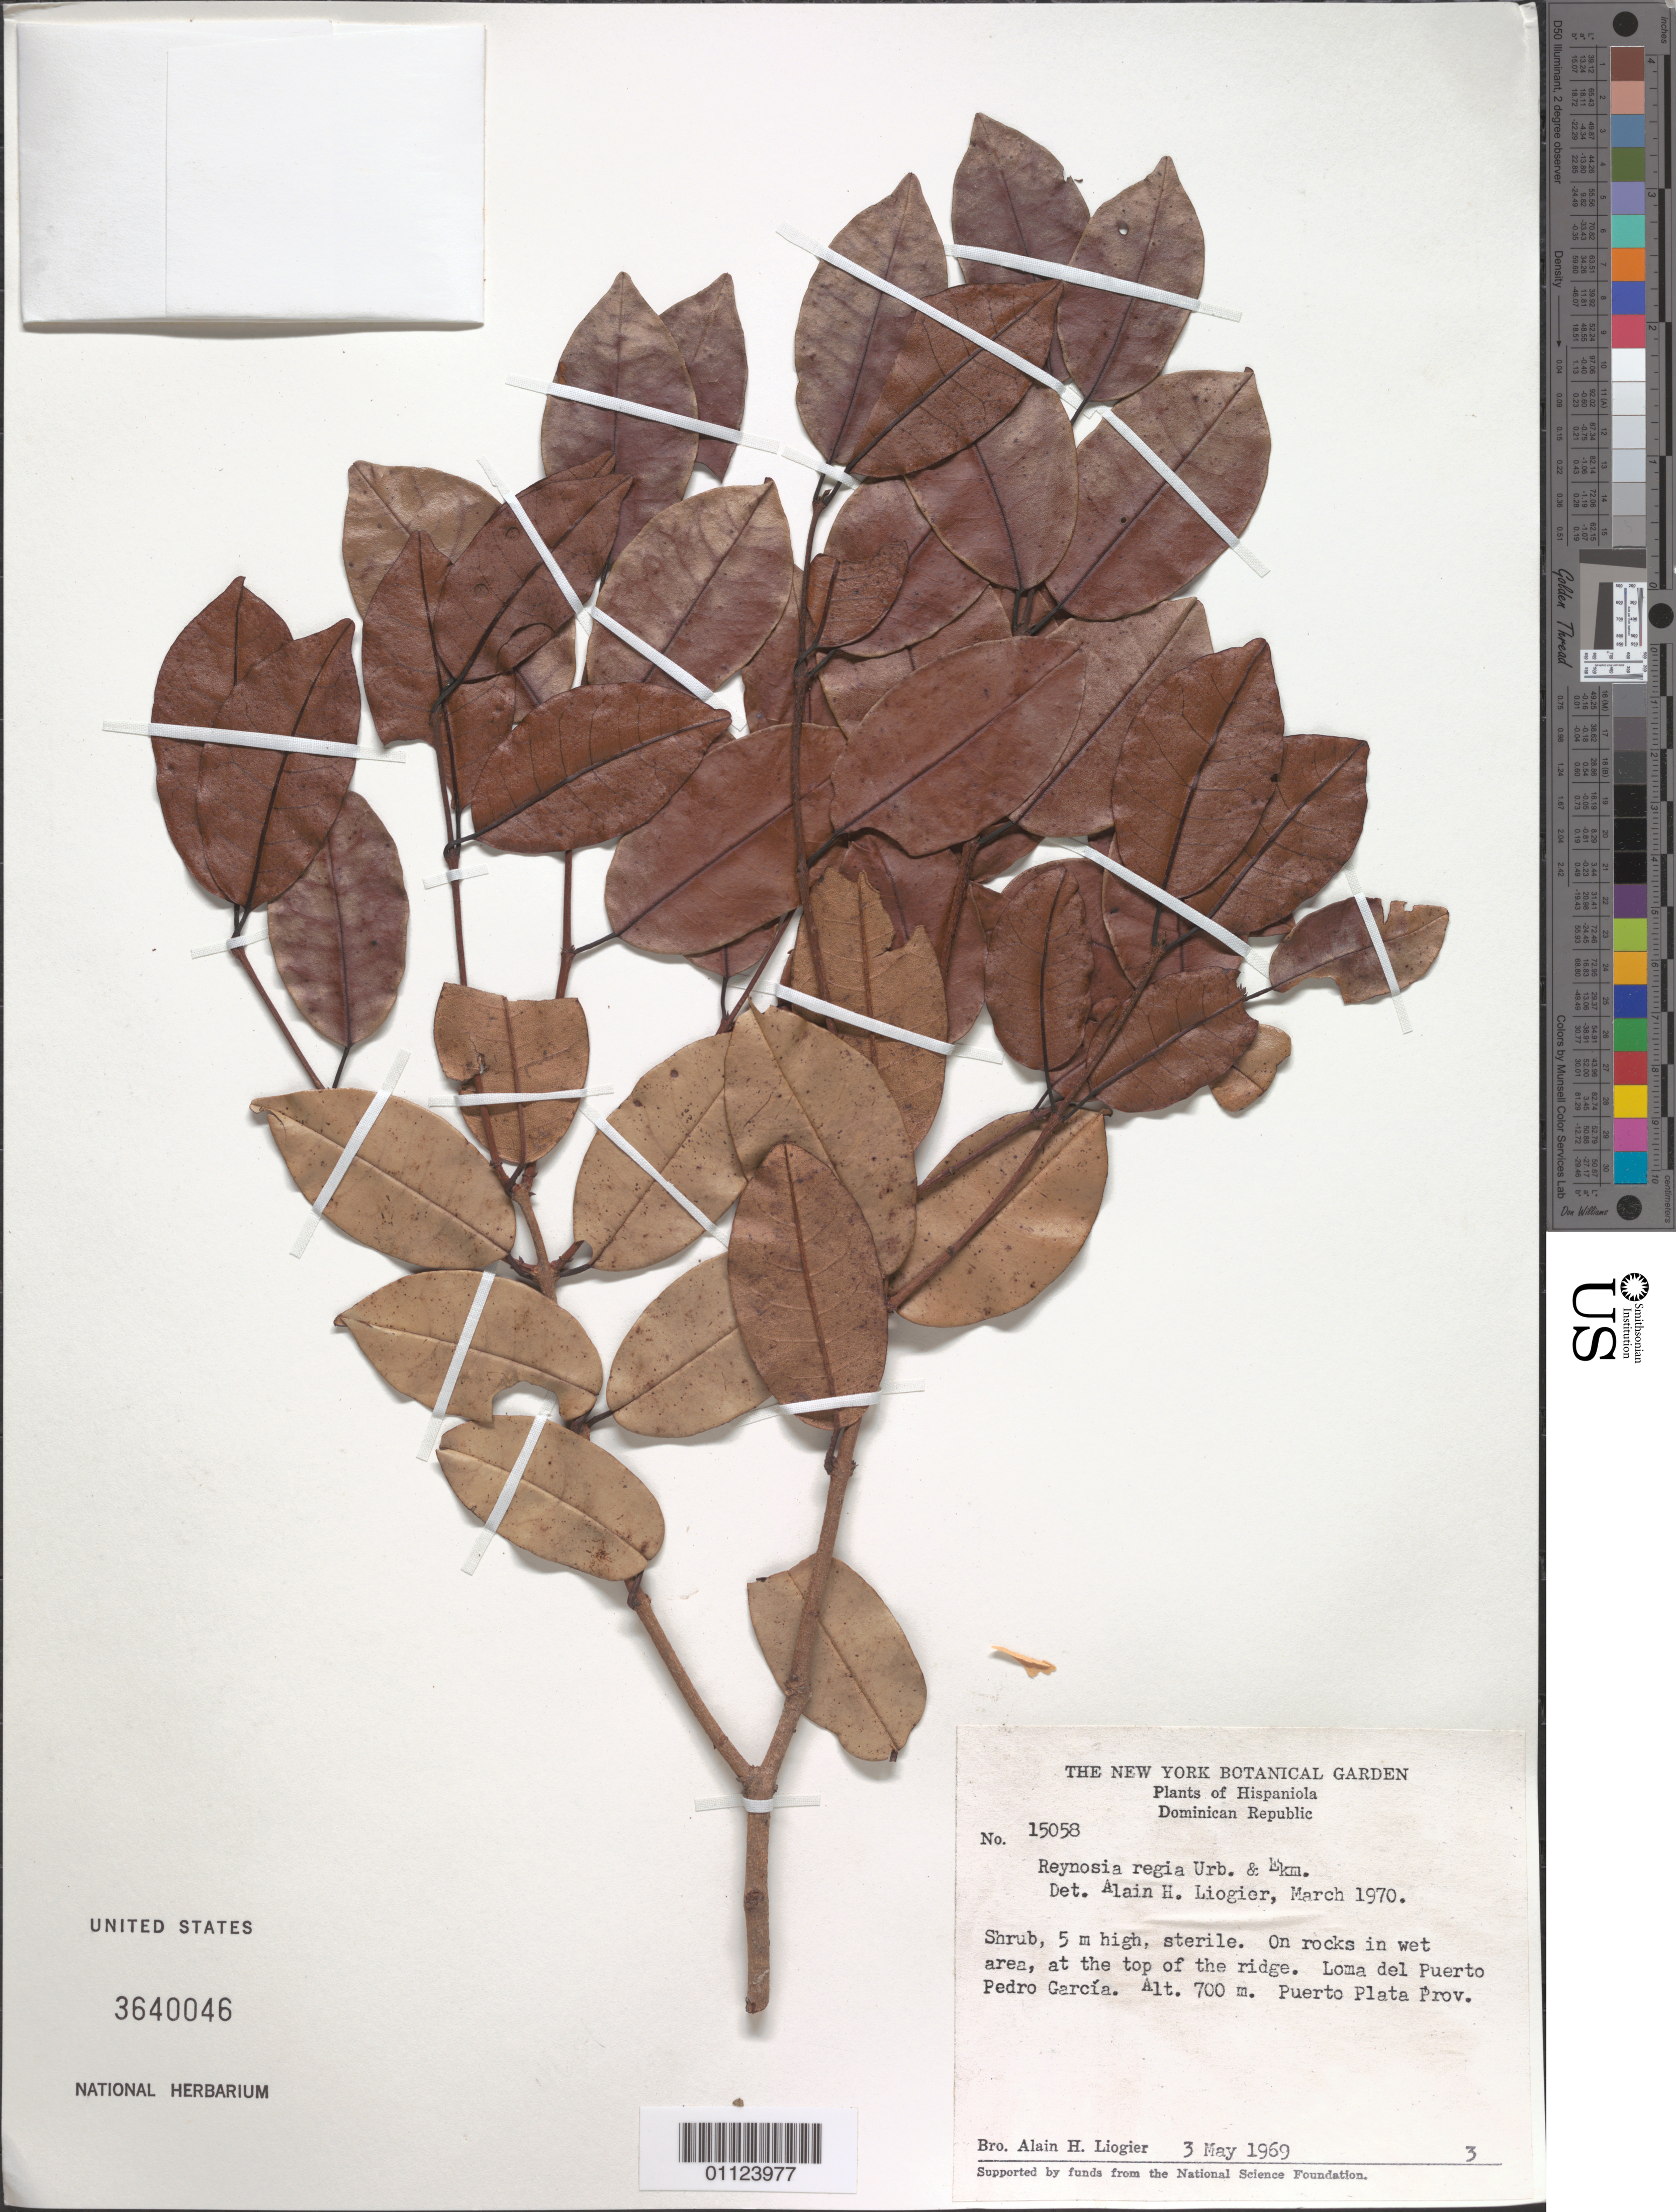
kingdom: Plantae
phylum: Tracheophyta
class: Magnoliopsida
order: Rosales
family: Rhamnaceae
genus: Reynosia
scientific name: Reynosia regia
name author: Urb. & Ekman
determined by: Liogier, Alain H.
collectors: A. H. Liogier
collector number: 15058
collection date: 1969-05-03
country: Dominican Republic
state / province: Puerto Plata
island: Hispaniola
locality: Loma del Puerto Pedro García.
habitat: On rocks in wet area, at the top of the ridge.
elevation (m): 700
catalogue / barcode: US 3640046